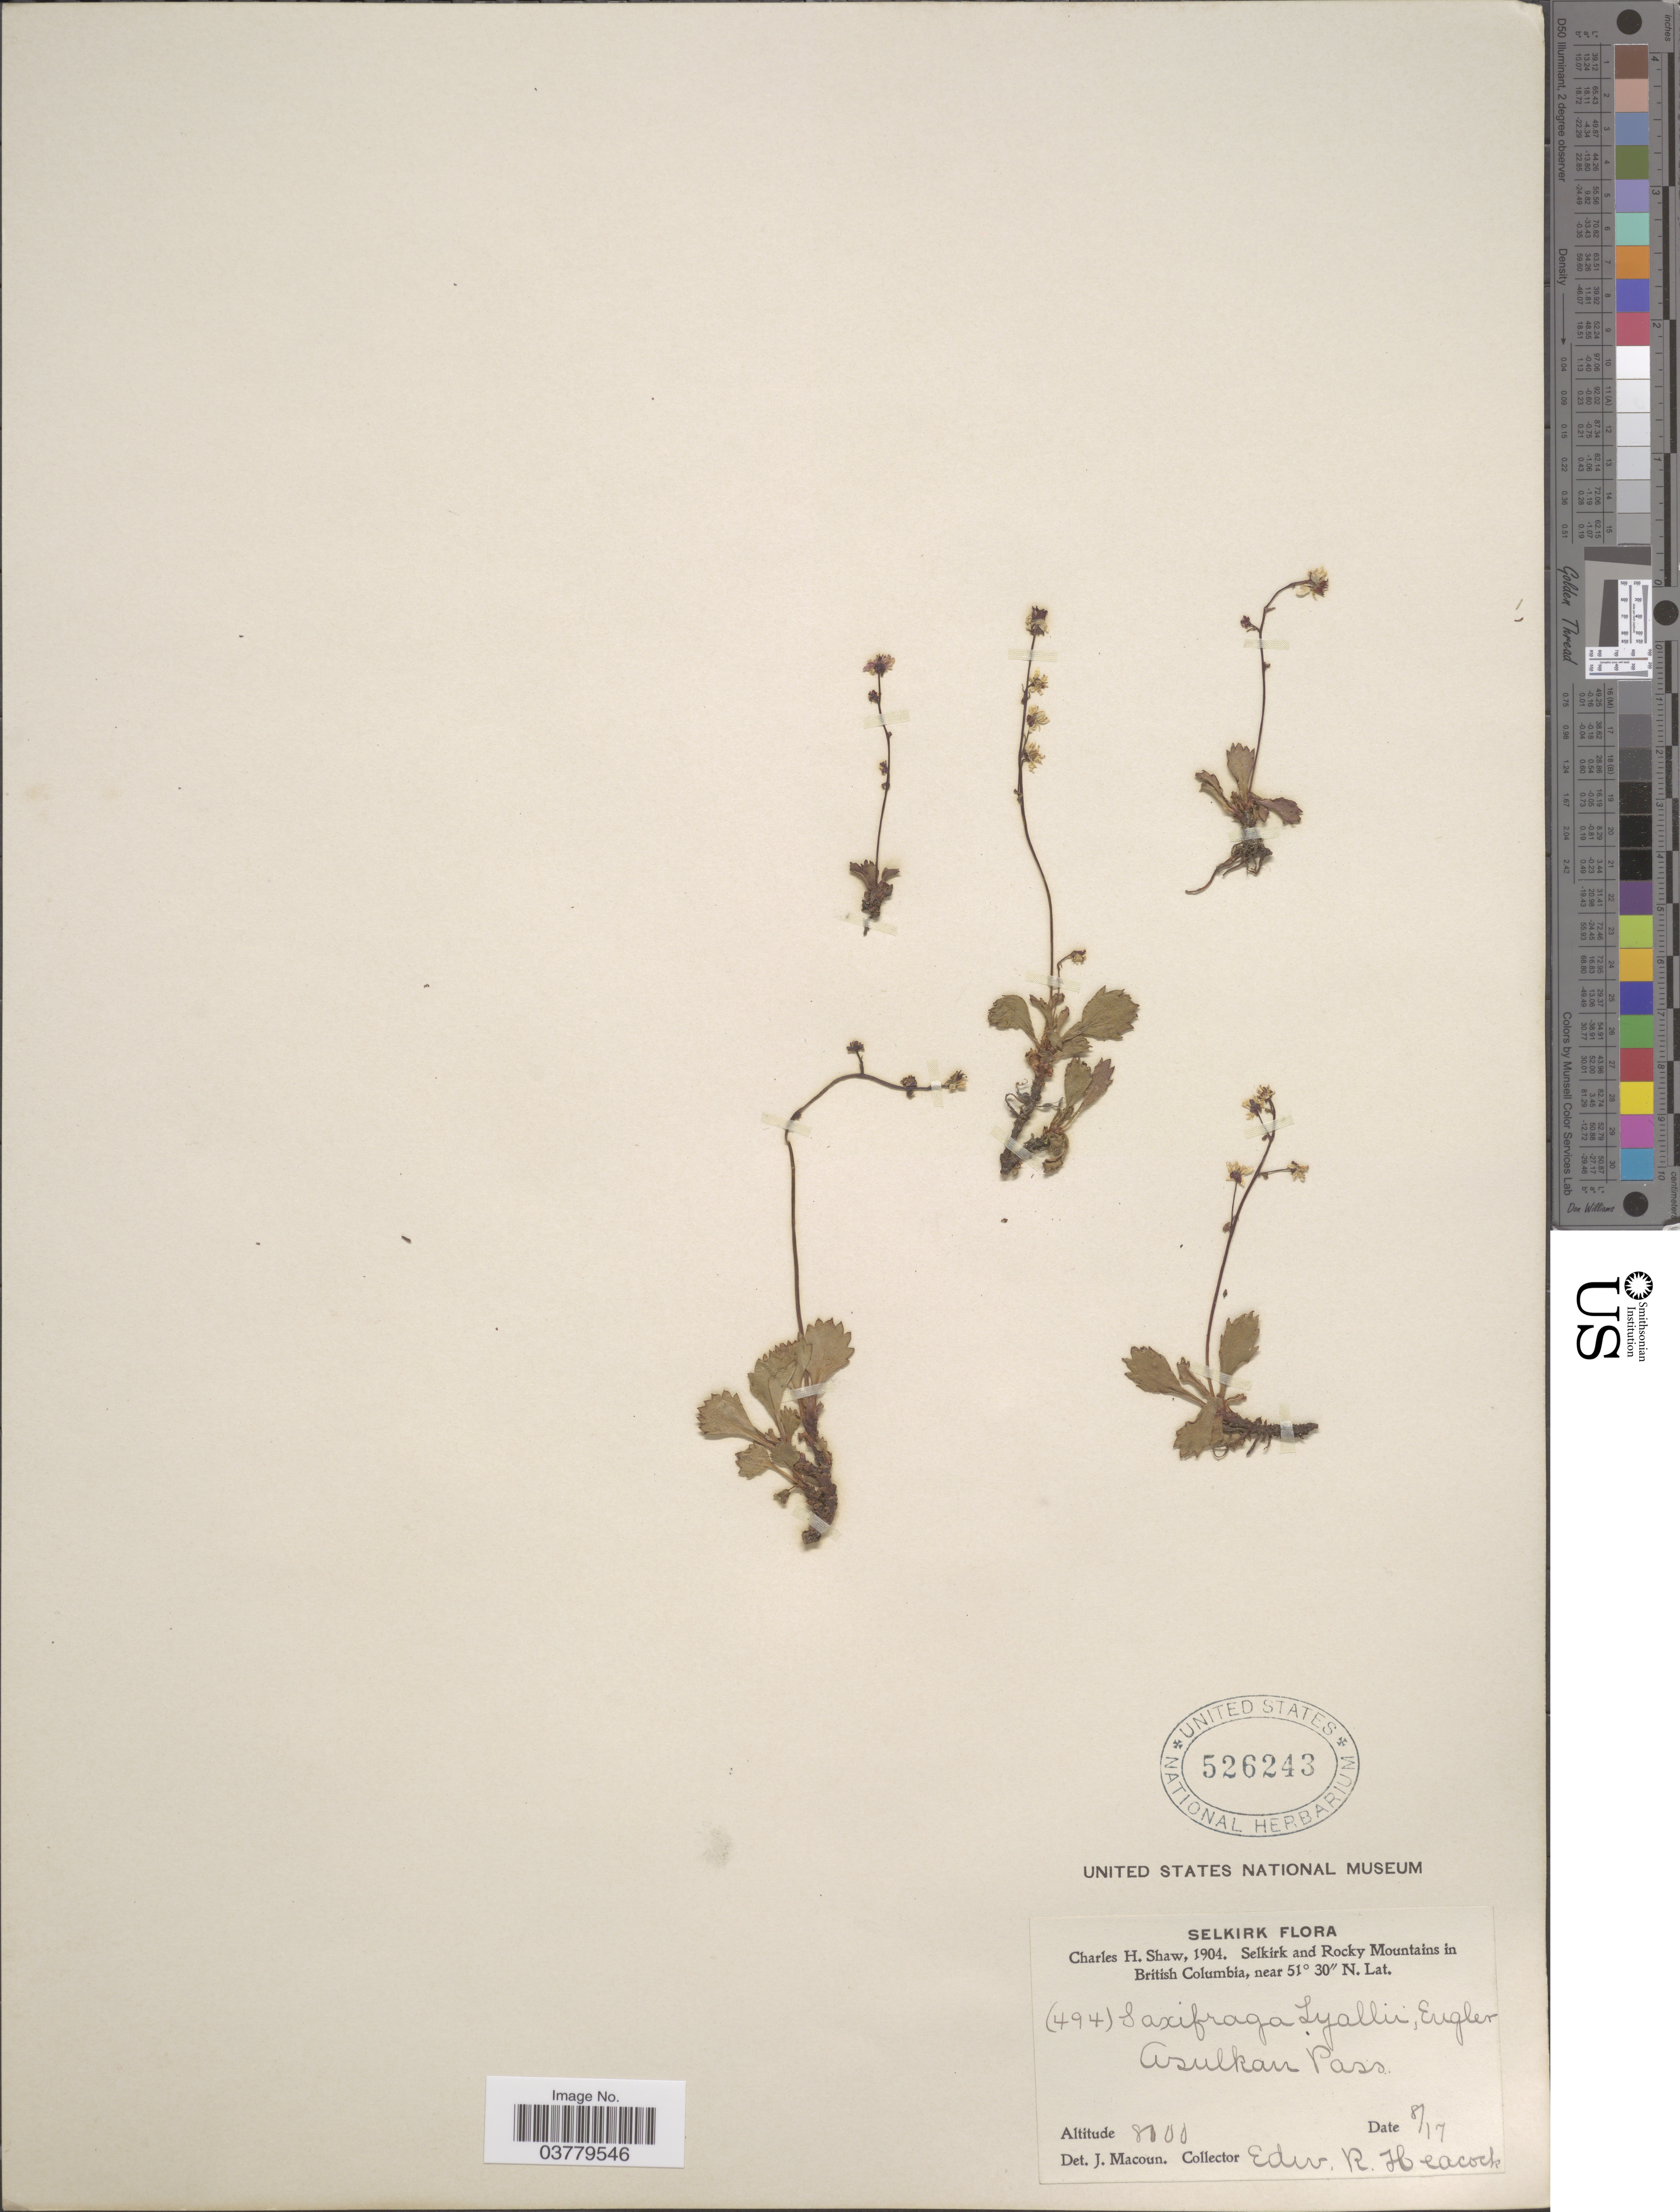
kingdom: Plantae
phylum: Tracheophyta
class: Magnoliopsida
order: Saxifragales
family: Saxifragaceae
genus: Micranthes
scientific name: Micranthes lyalii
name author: (Engl.) Small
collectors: E. Heacock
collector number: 494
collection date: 1904-08-17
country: Canada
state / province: British Columbia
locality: Selkirk and Rocky Mountains in British Columbia. Asulkan Pass.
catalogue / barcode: US 526243